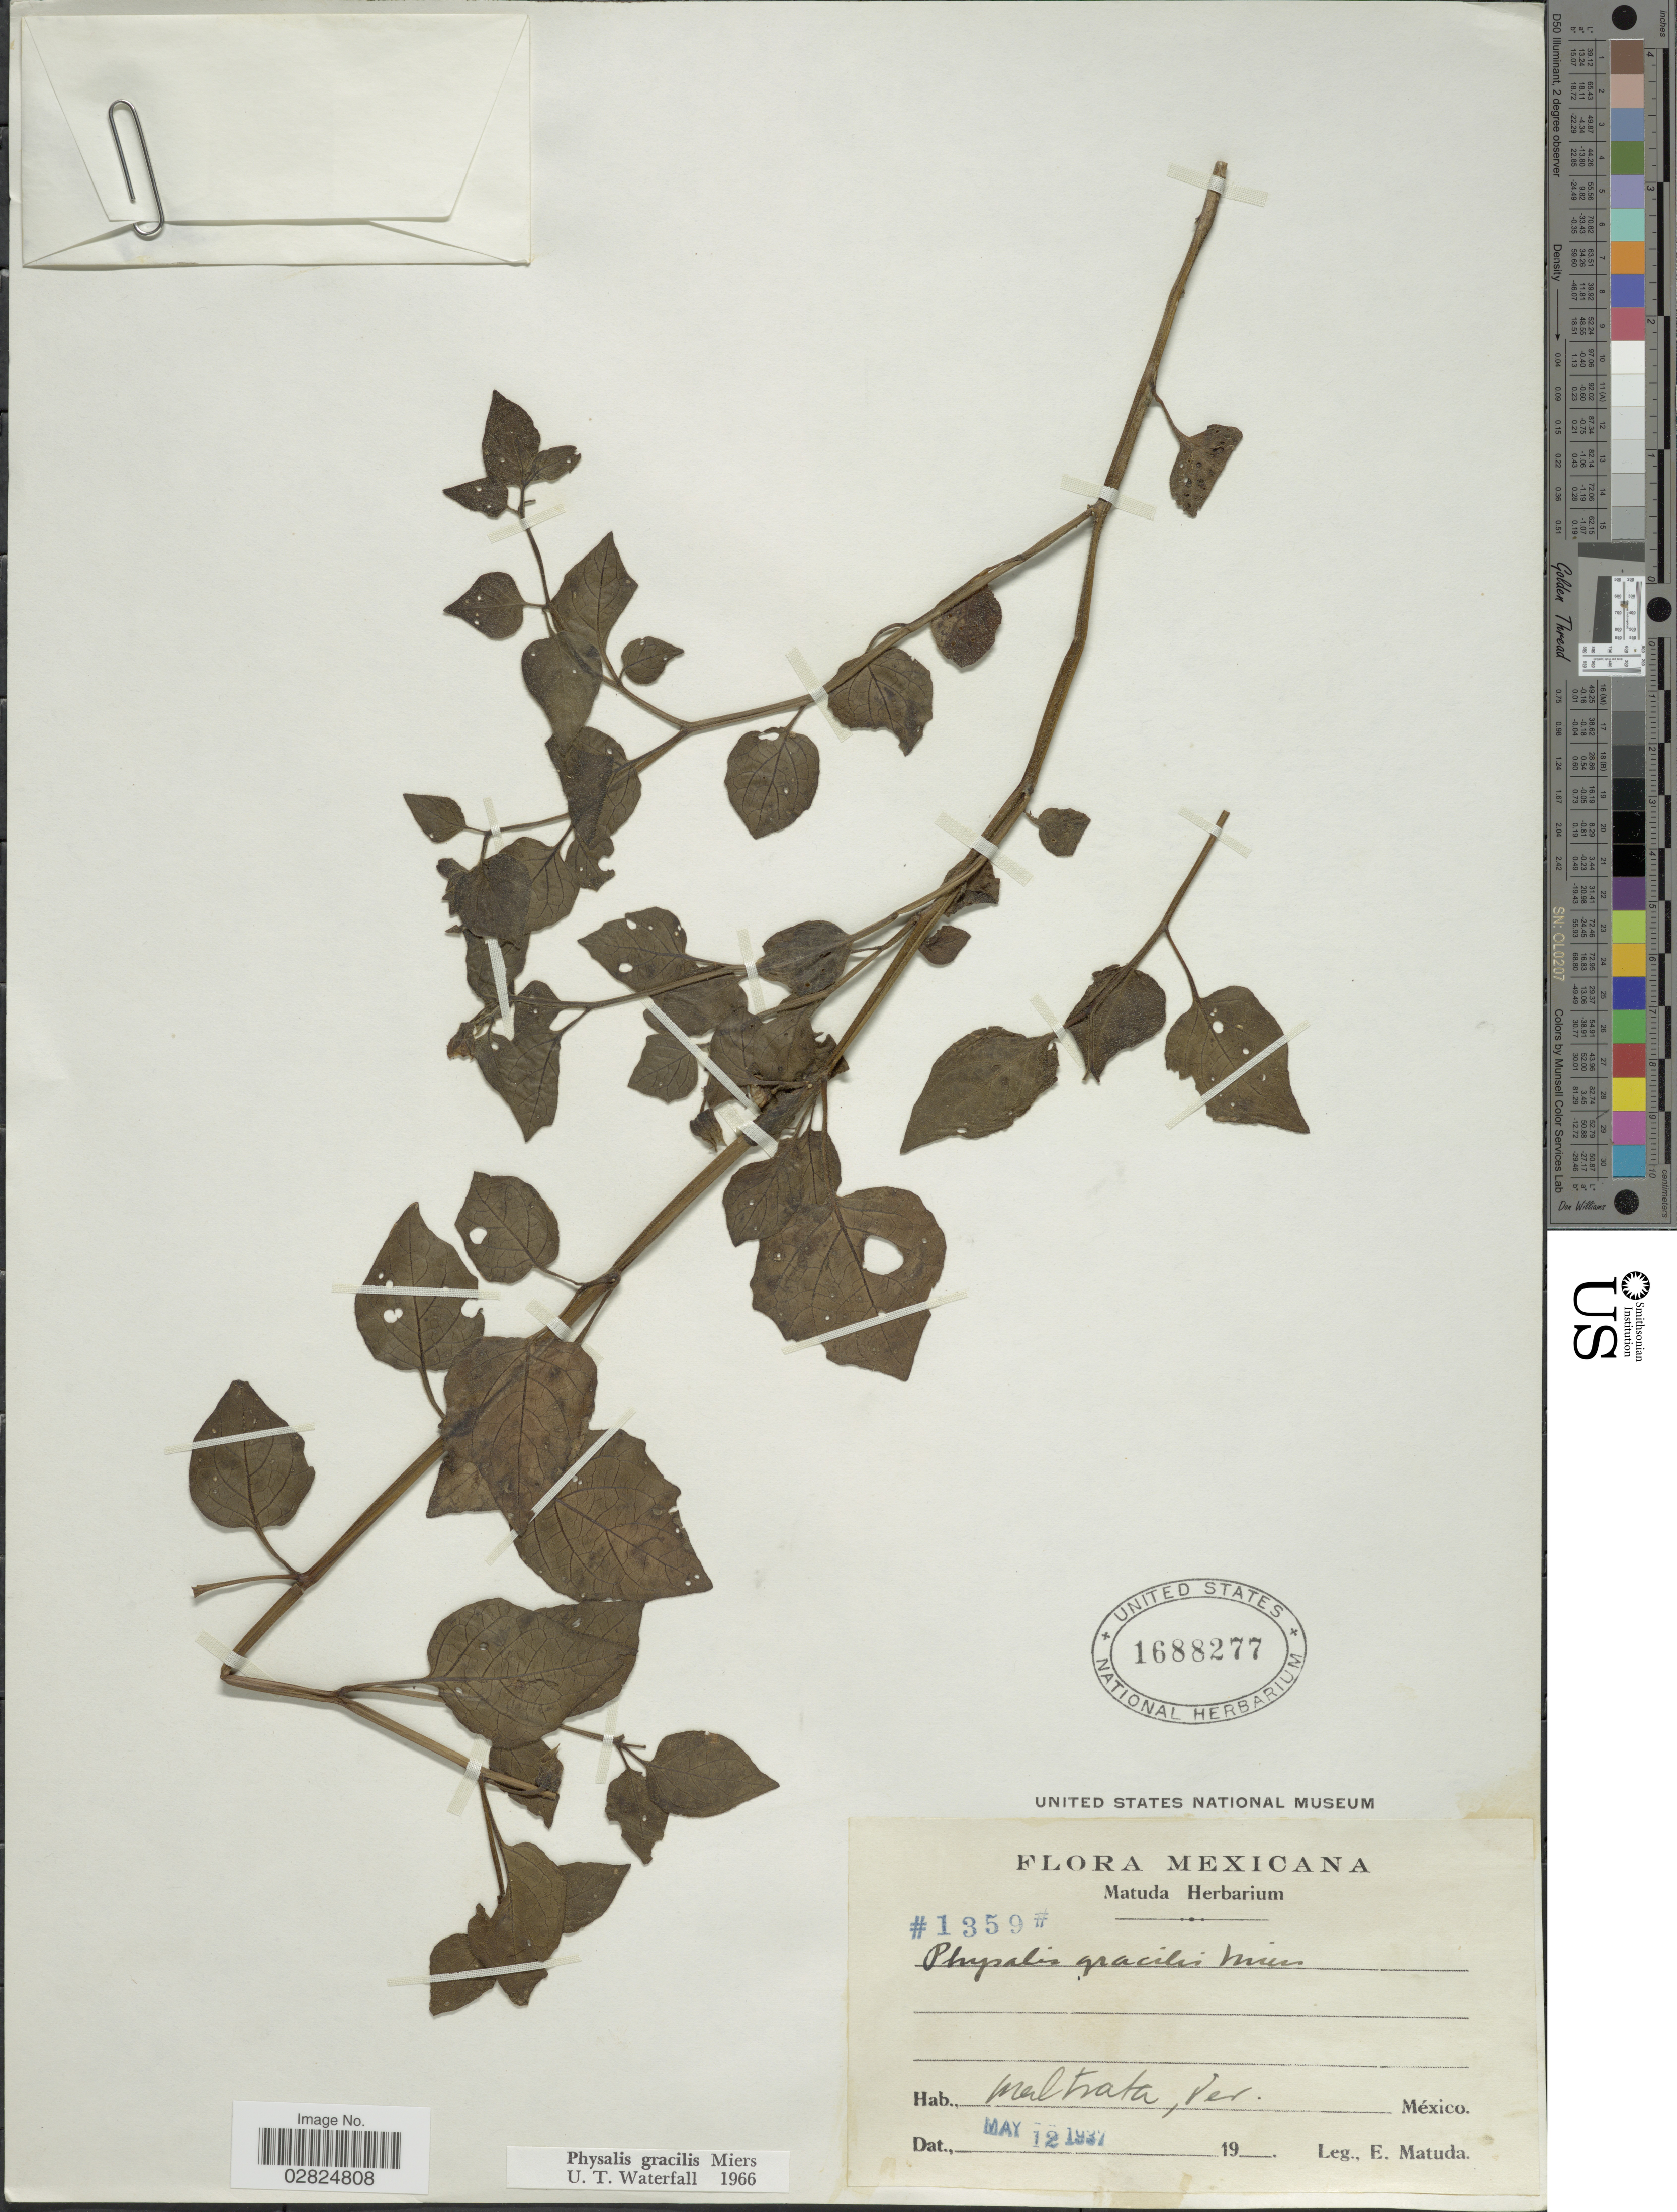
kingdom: Plantae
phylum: Tracheophyta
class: Magnoliopsida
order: Solanales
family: Solanaceae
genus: Physalis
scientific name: Physalis gracilis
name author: Miers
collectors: E. Matuda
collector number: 1359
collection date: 1937-05-12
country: Mexico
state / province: Veracruz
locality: Maltrata, Ver.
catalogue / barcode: US 1688277